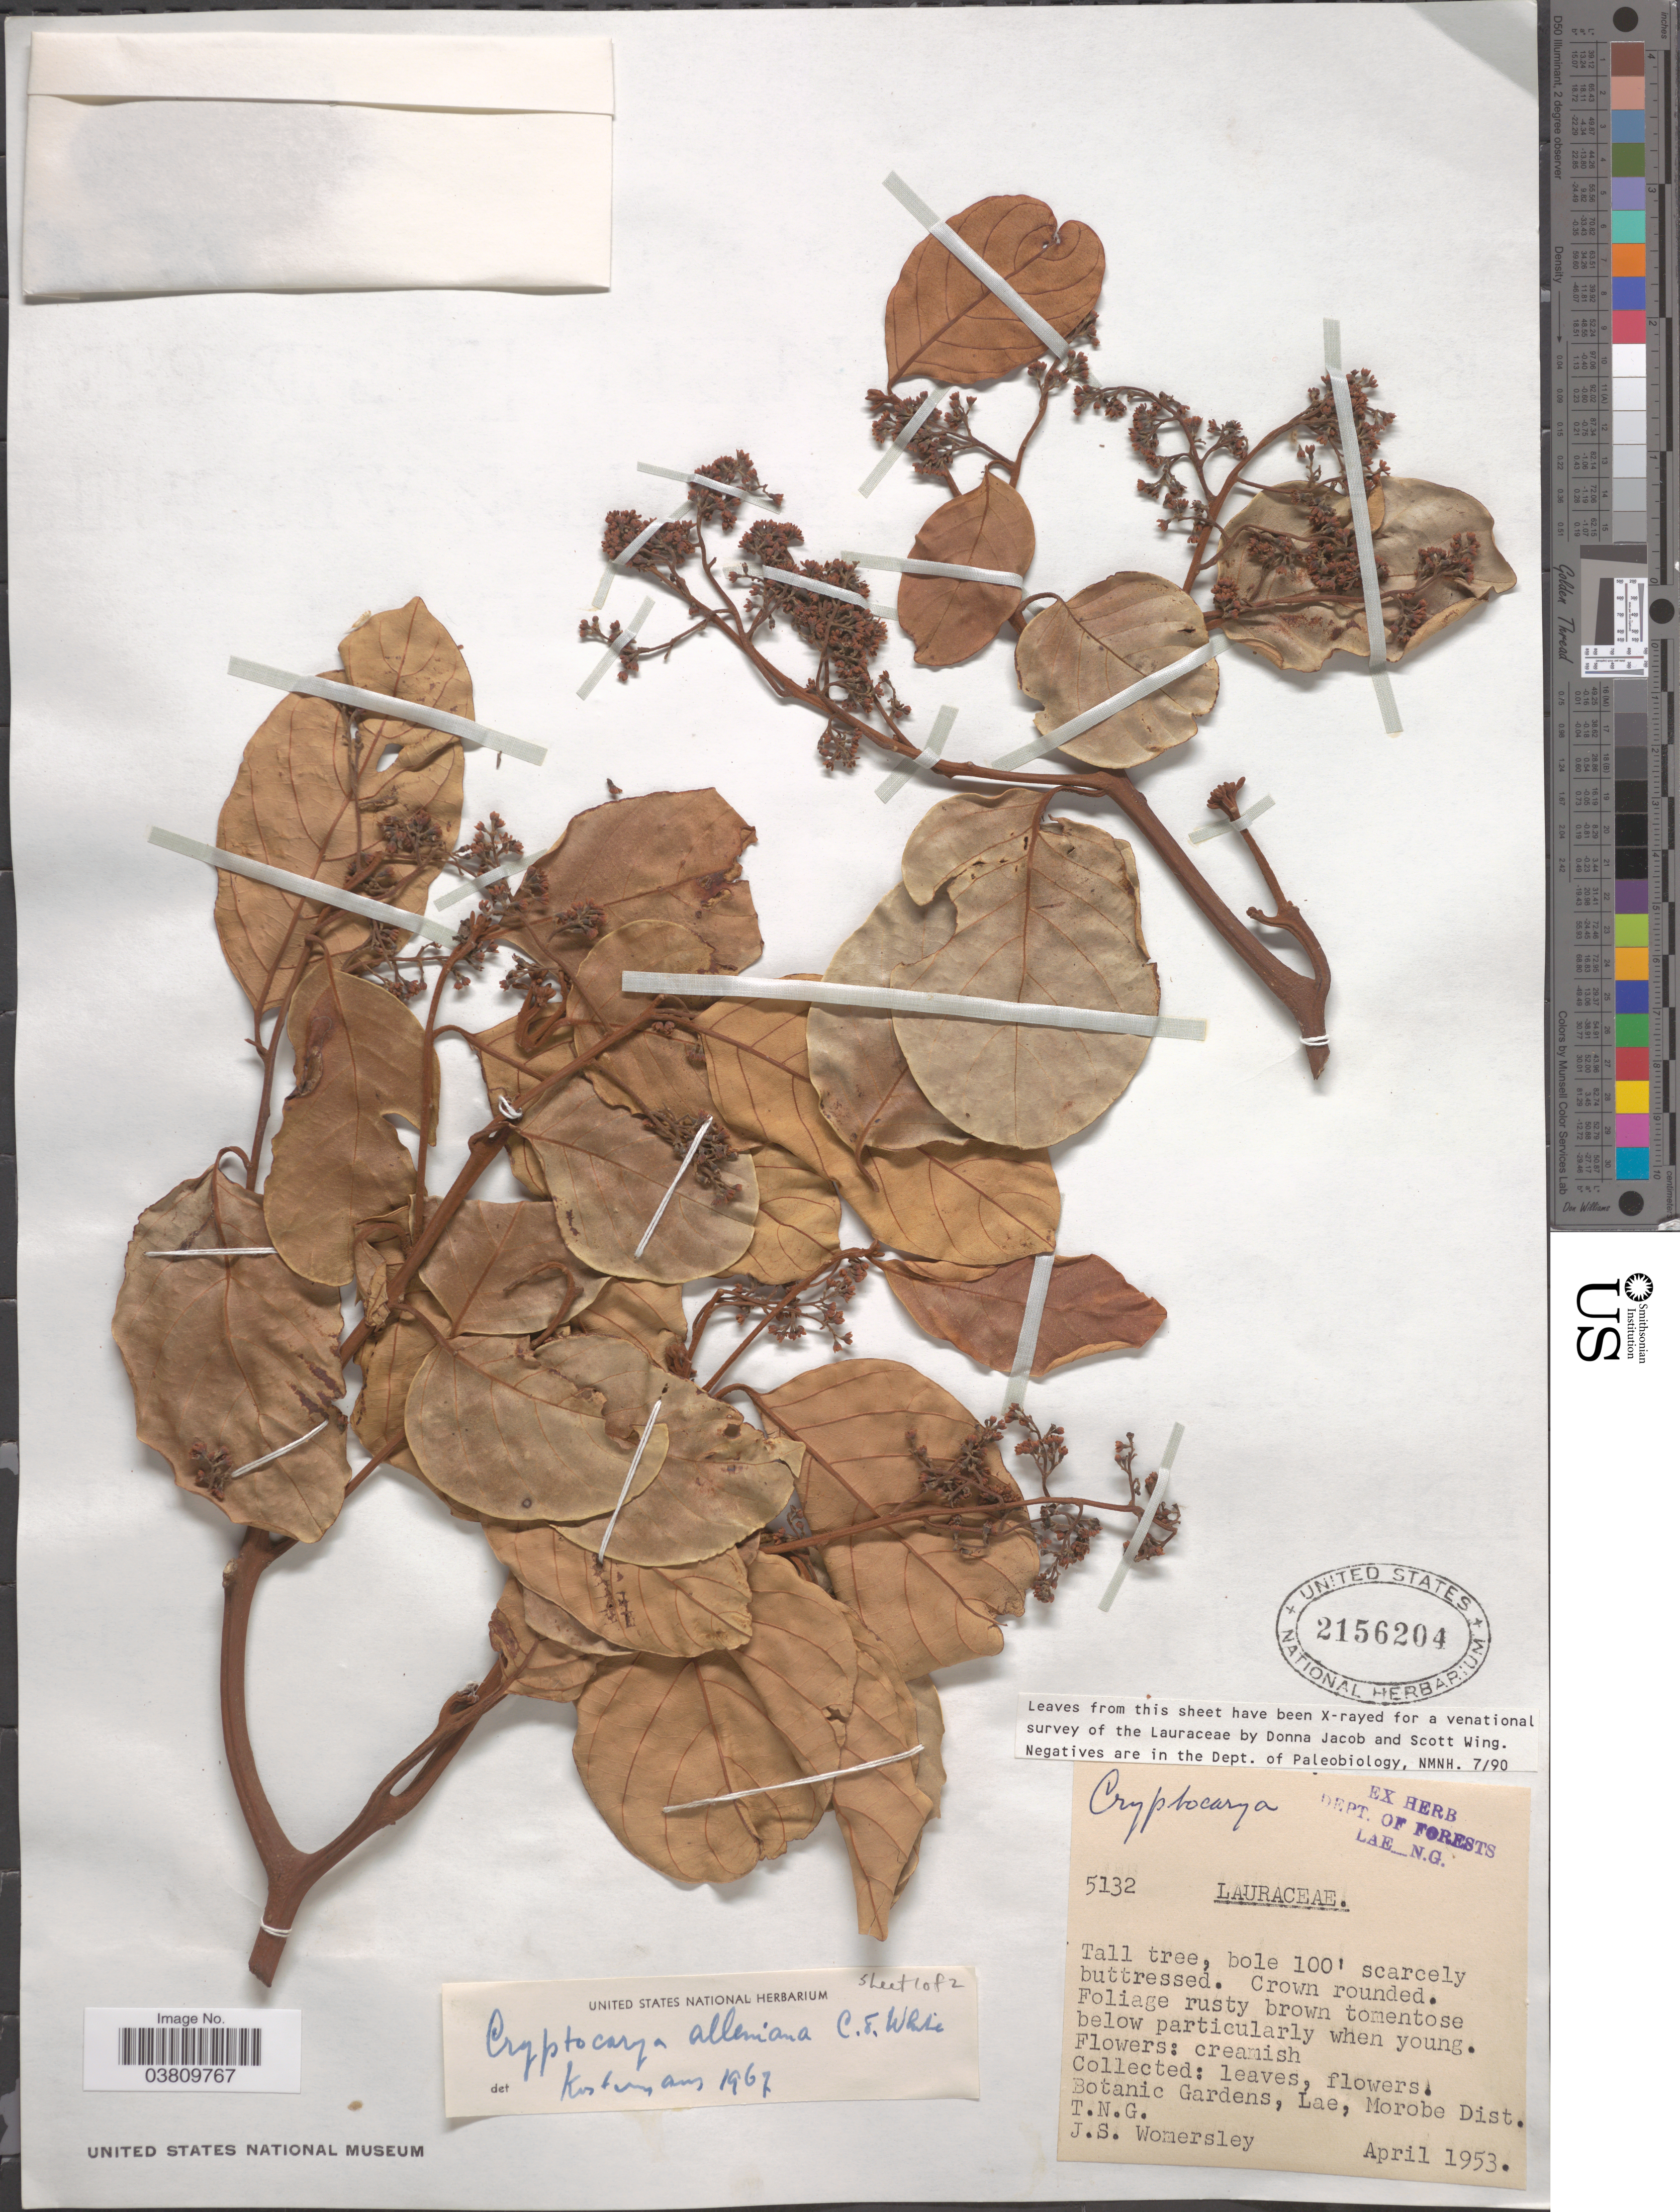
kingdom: Plantae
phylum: Tracheophyta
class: Magnoliopsida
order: Laurales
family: Lauraceae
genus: Cryptocarya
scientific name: Cryptocarya alleniana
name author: C.T. White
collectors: J. S. Womersley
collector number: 5132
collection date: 1953-04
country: Papua New Guinea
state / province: Morobe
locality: Botanic Gardens, Lae, Morobe Dist. T.N.G.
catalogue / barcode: US 2156204